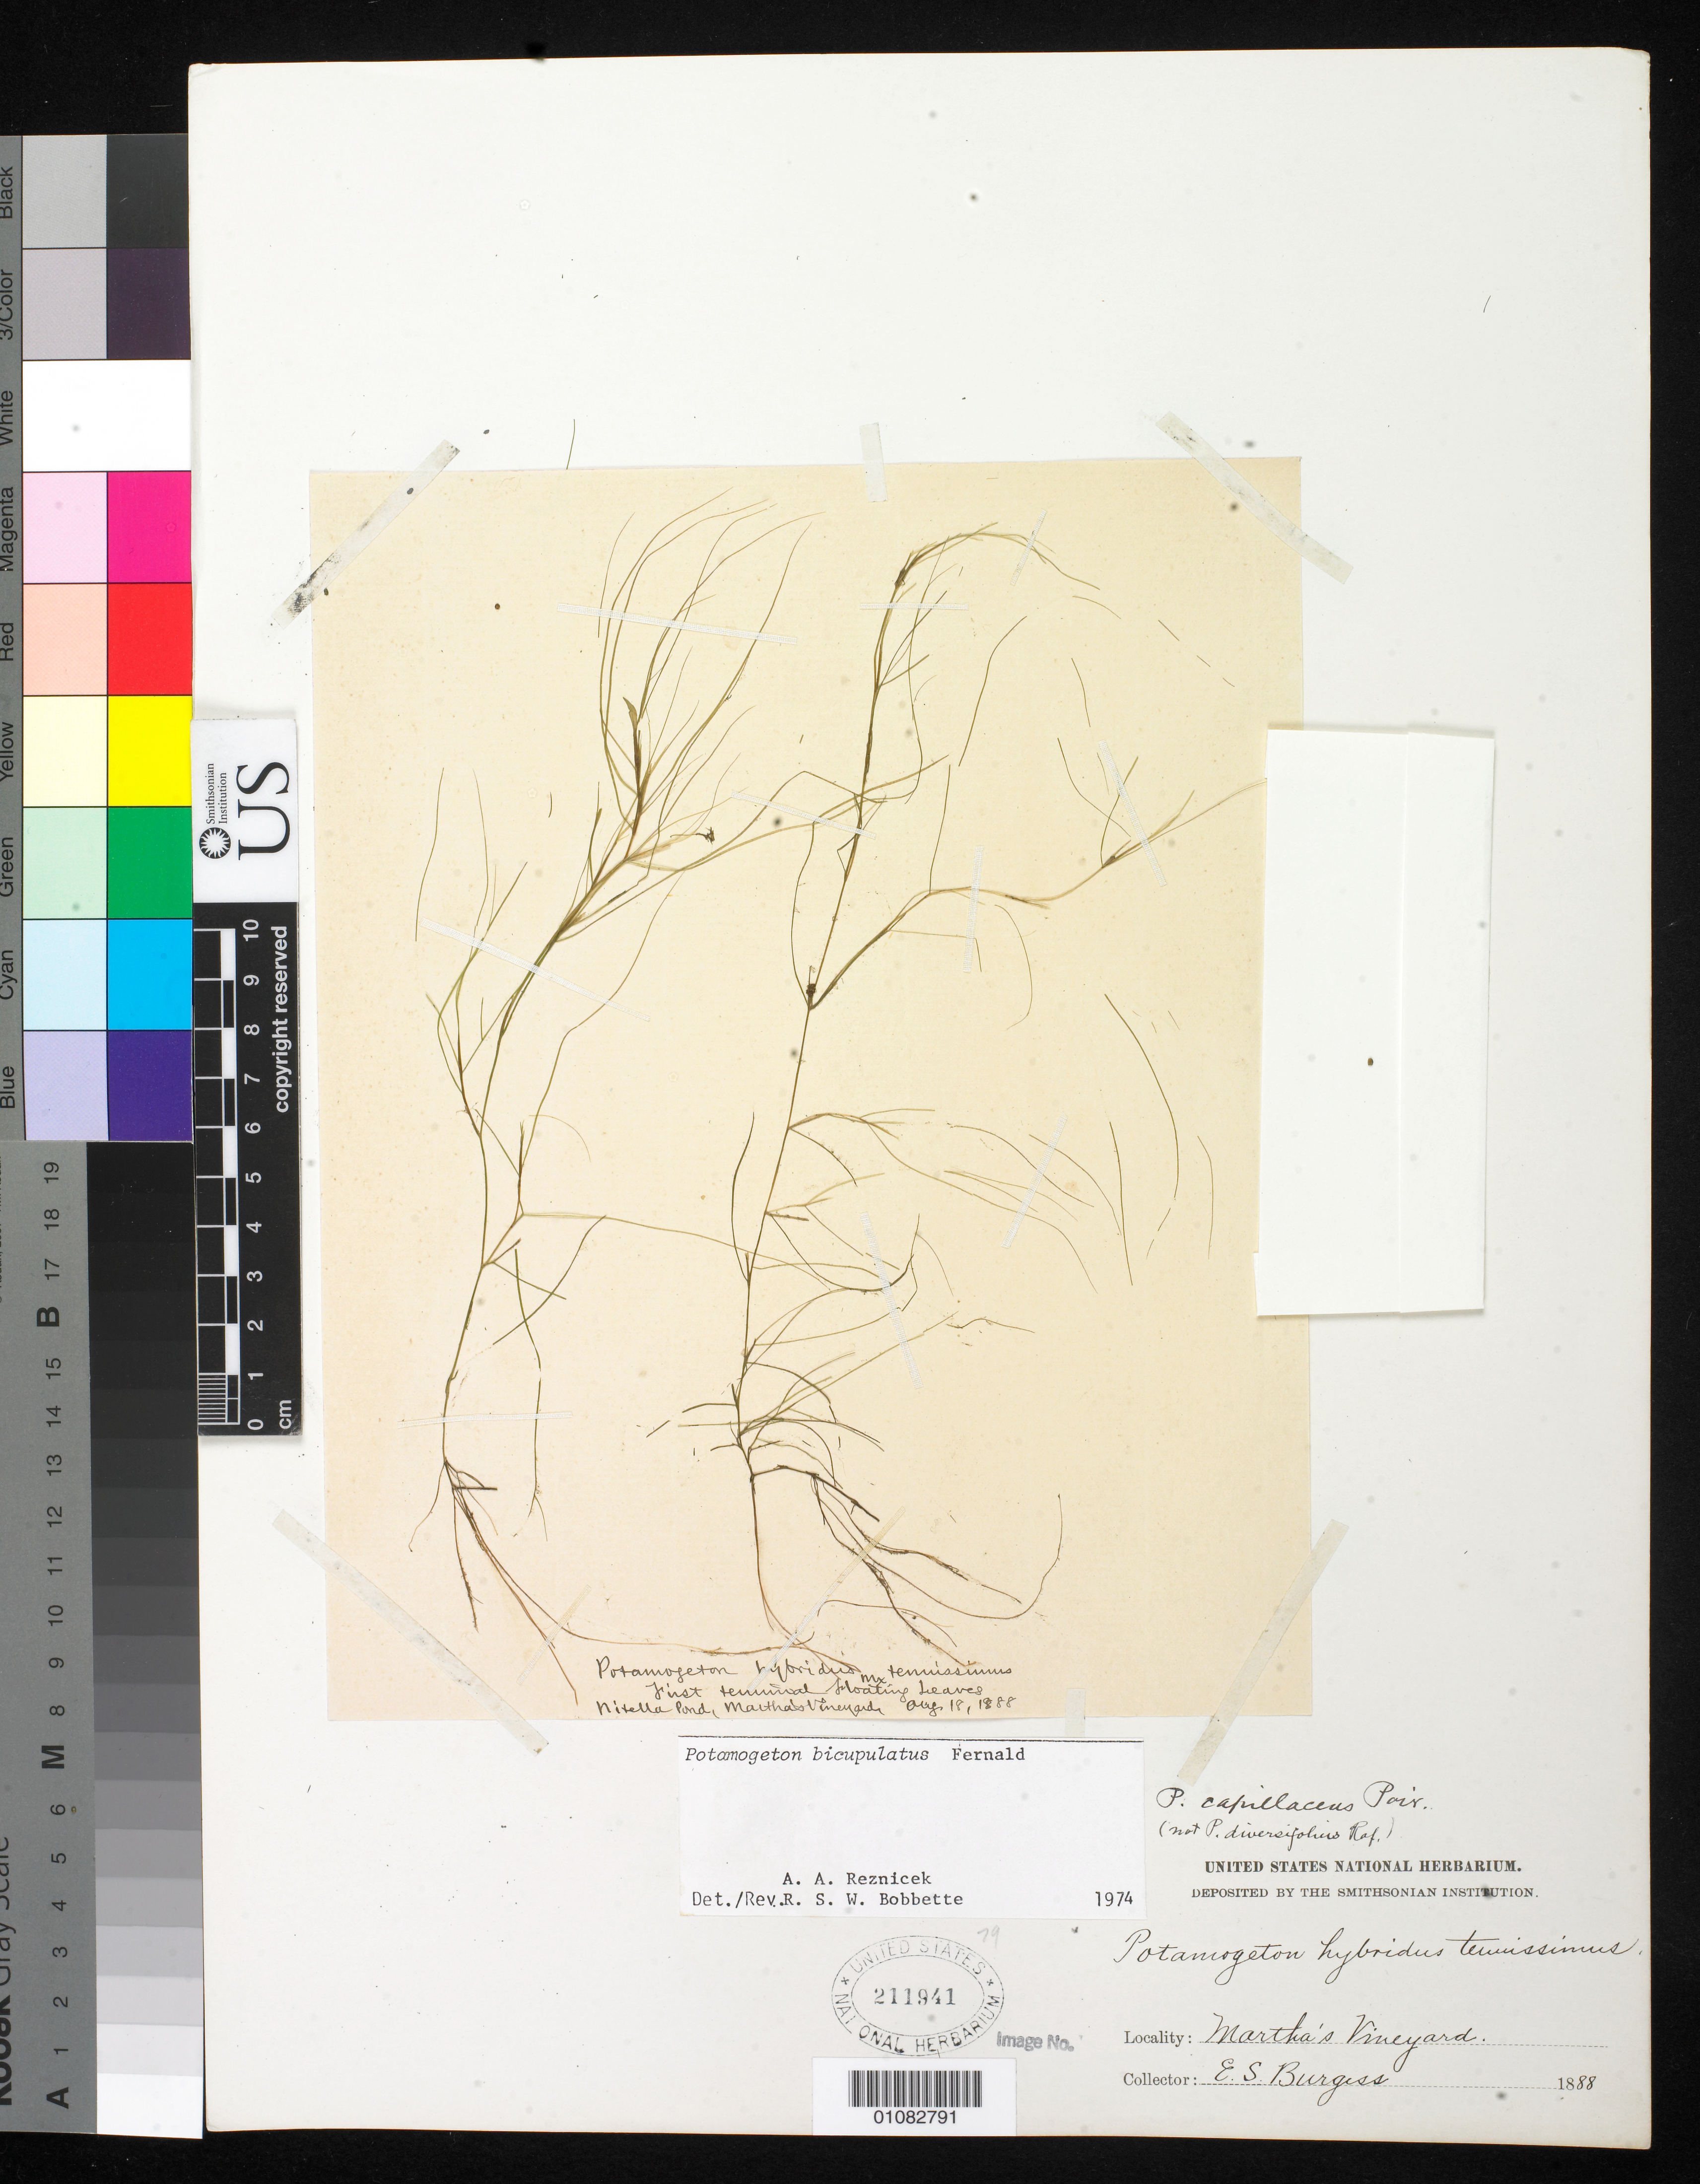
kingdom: Plantae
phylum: Tracheophyta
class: Liliopsida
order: Alismatales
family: Potamogetonaceae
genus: Potamogeton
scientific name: Potamogeton bicupulatus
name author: Fernald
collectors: E. Burgess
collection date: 1888-08-18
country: United States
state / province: Massachusetts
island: Martha's Vineyard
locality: Nitella Pond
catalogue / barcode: US 211941